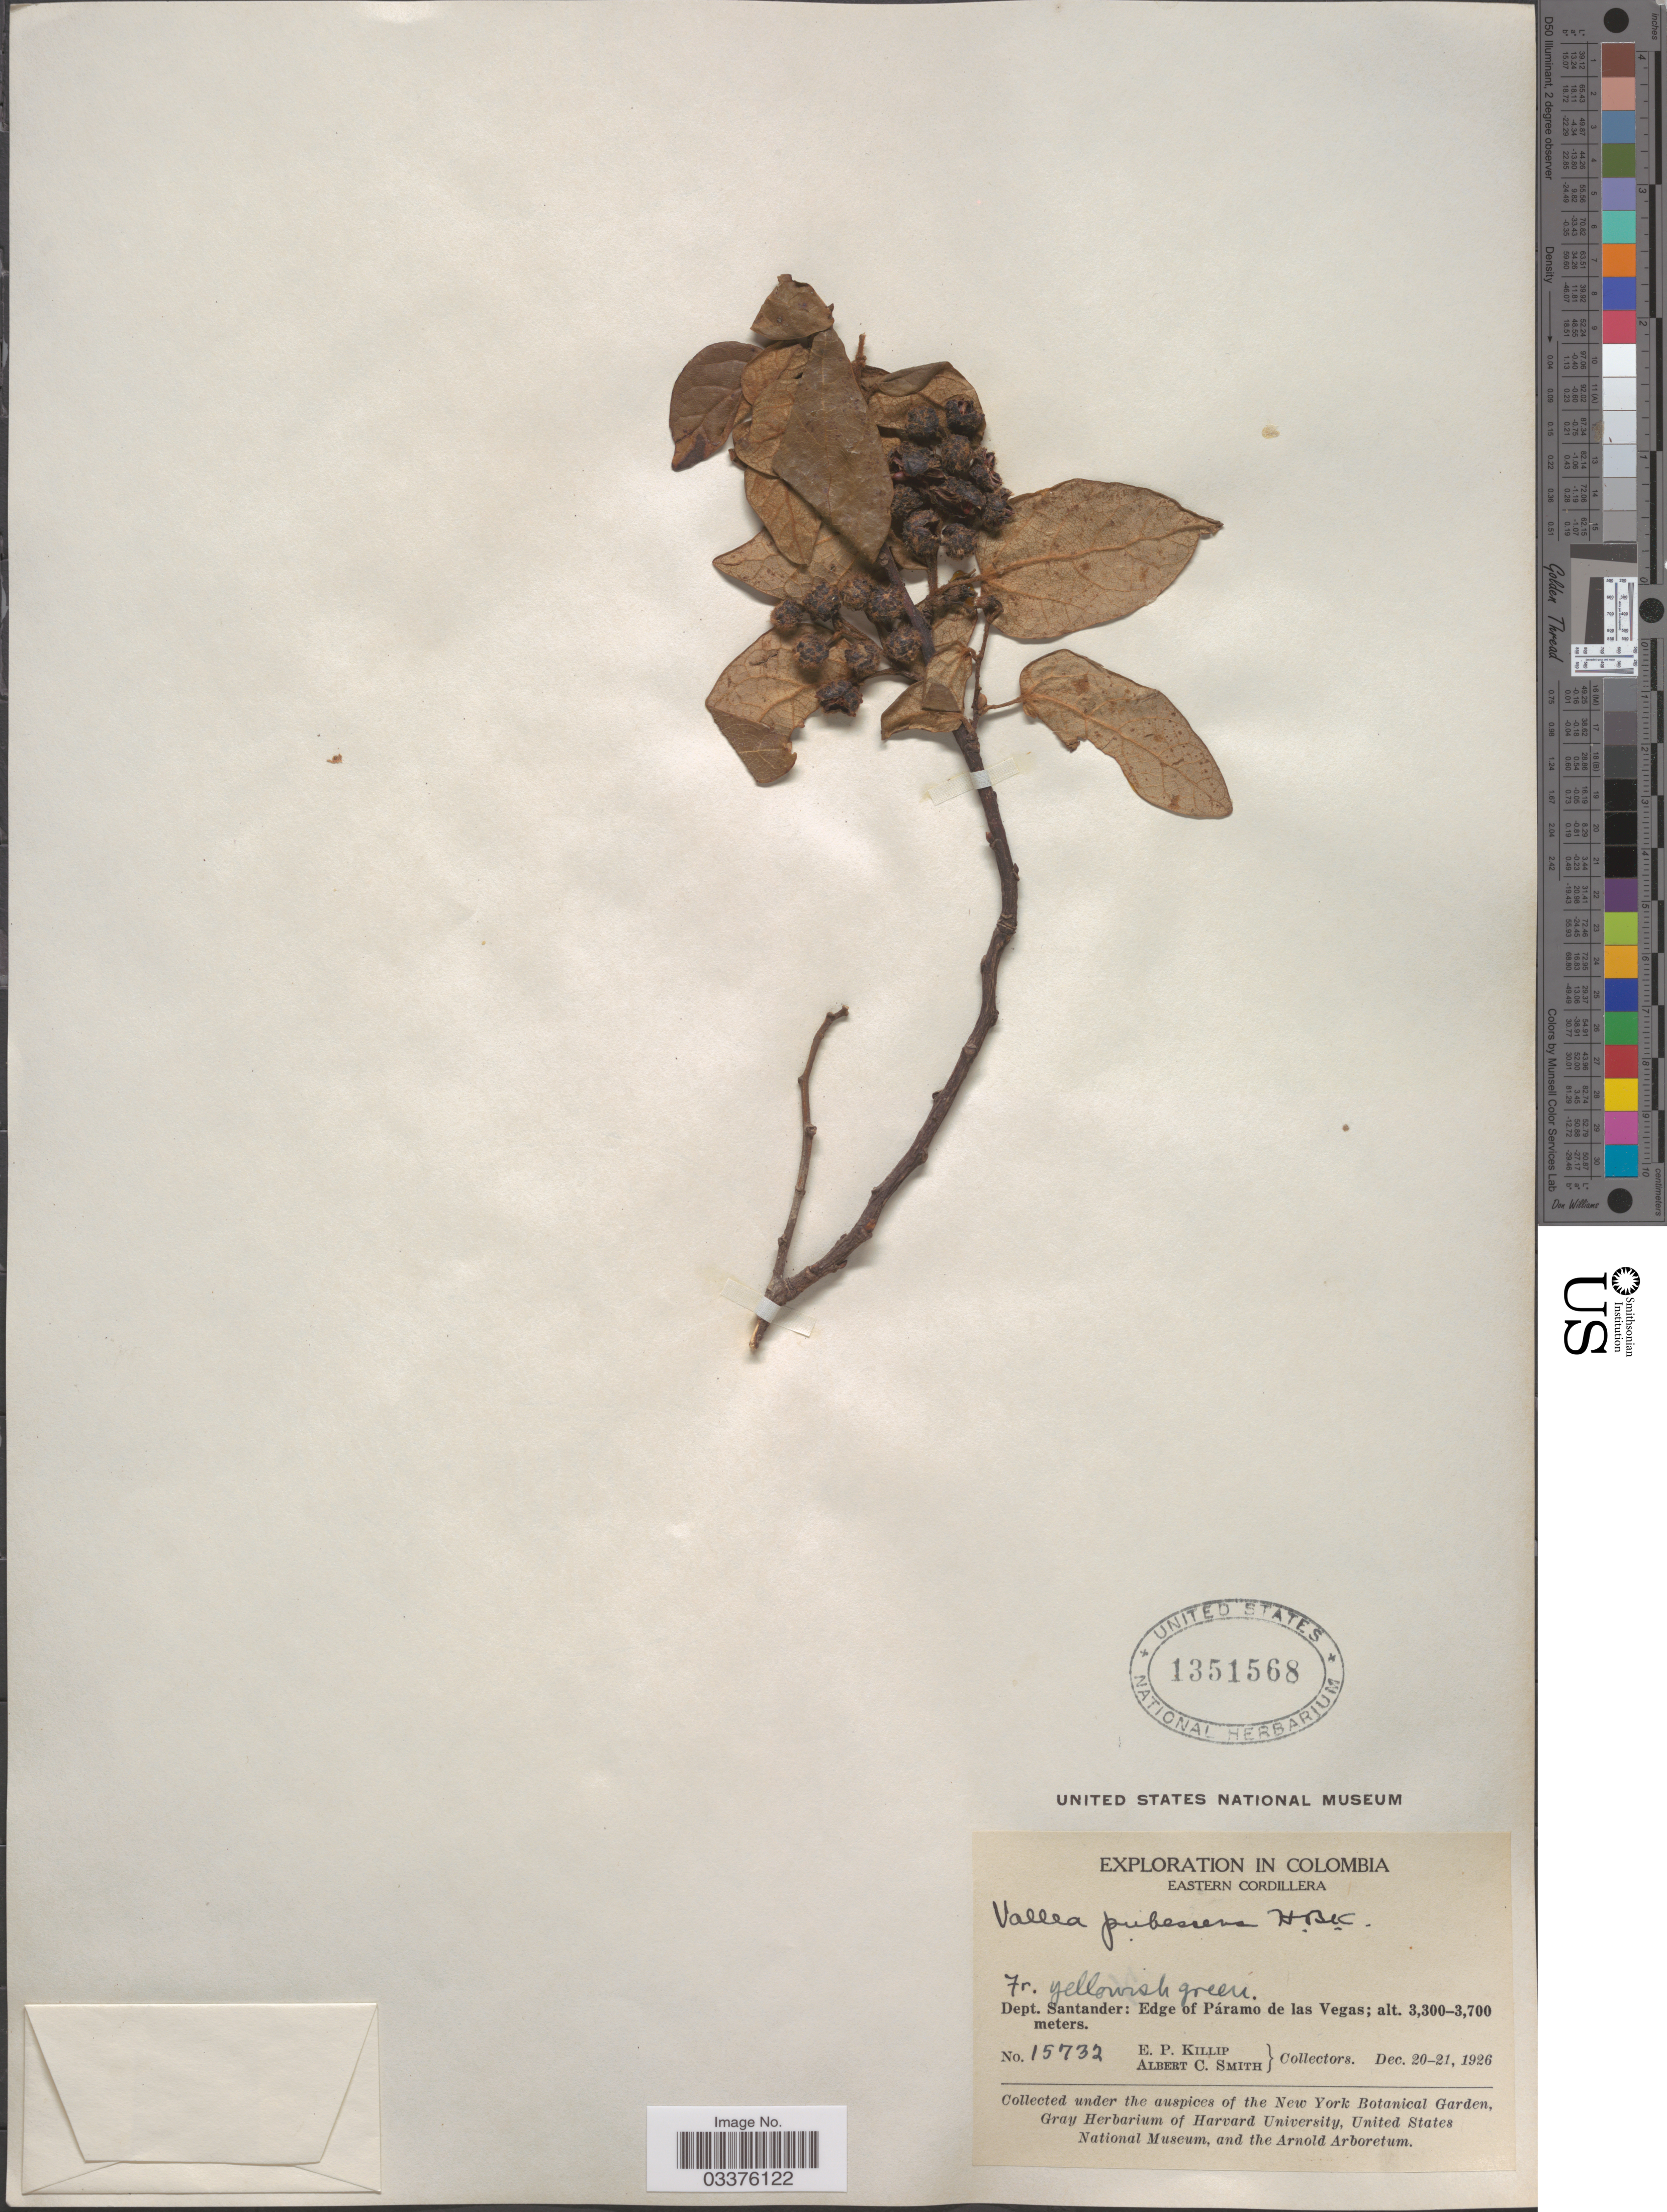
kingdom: Plantae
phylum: Tracheophyta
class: Magnoliopsida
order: Oxalidales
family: Elaeocarpaceae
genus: Vallea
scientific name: Vallea stipularis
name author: L. f.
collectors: E. P. Killip & A. C. Smith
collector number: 15732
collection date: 1926-12-20/1926-12-21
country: Colombia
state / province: Santander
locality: Eastern Cordillera, Dept. Santander: Edge of Páramo de las Vegas.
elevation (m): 3300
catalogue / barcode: US 1351568